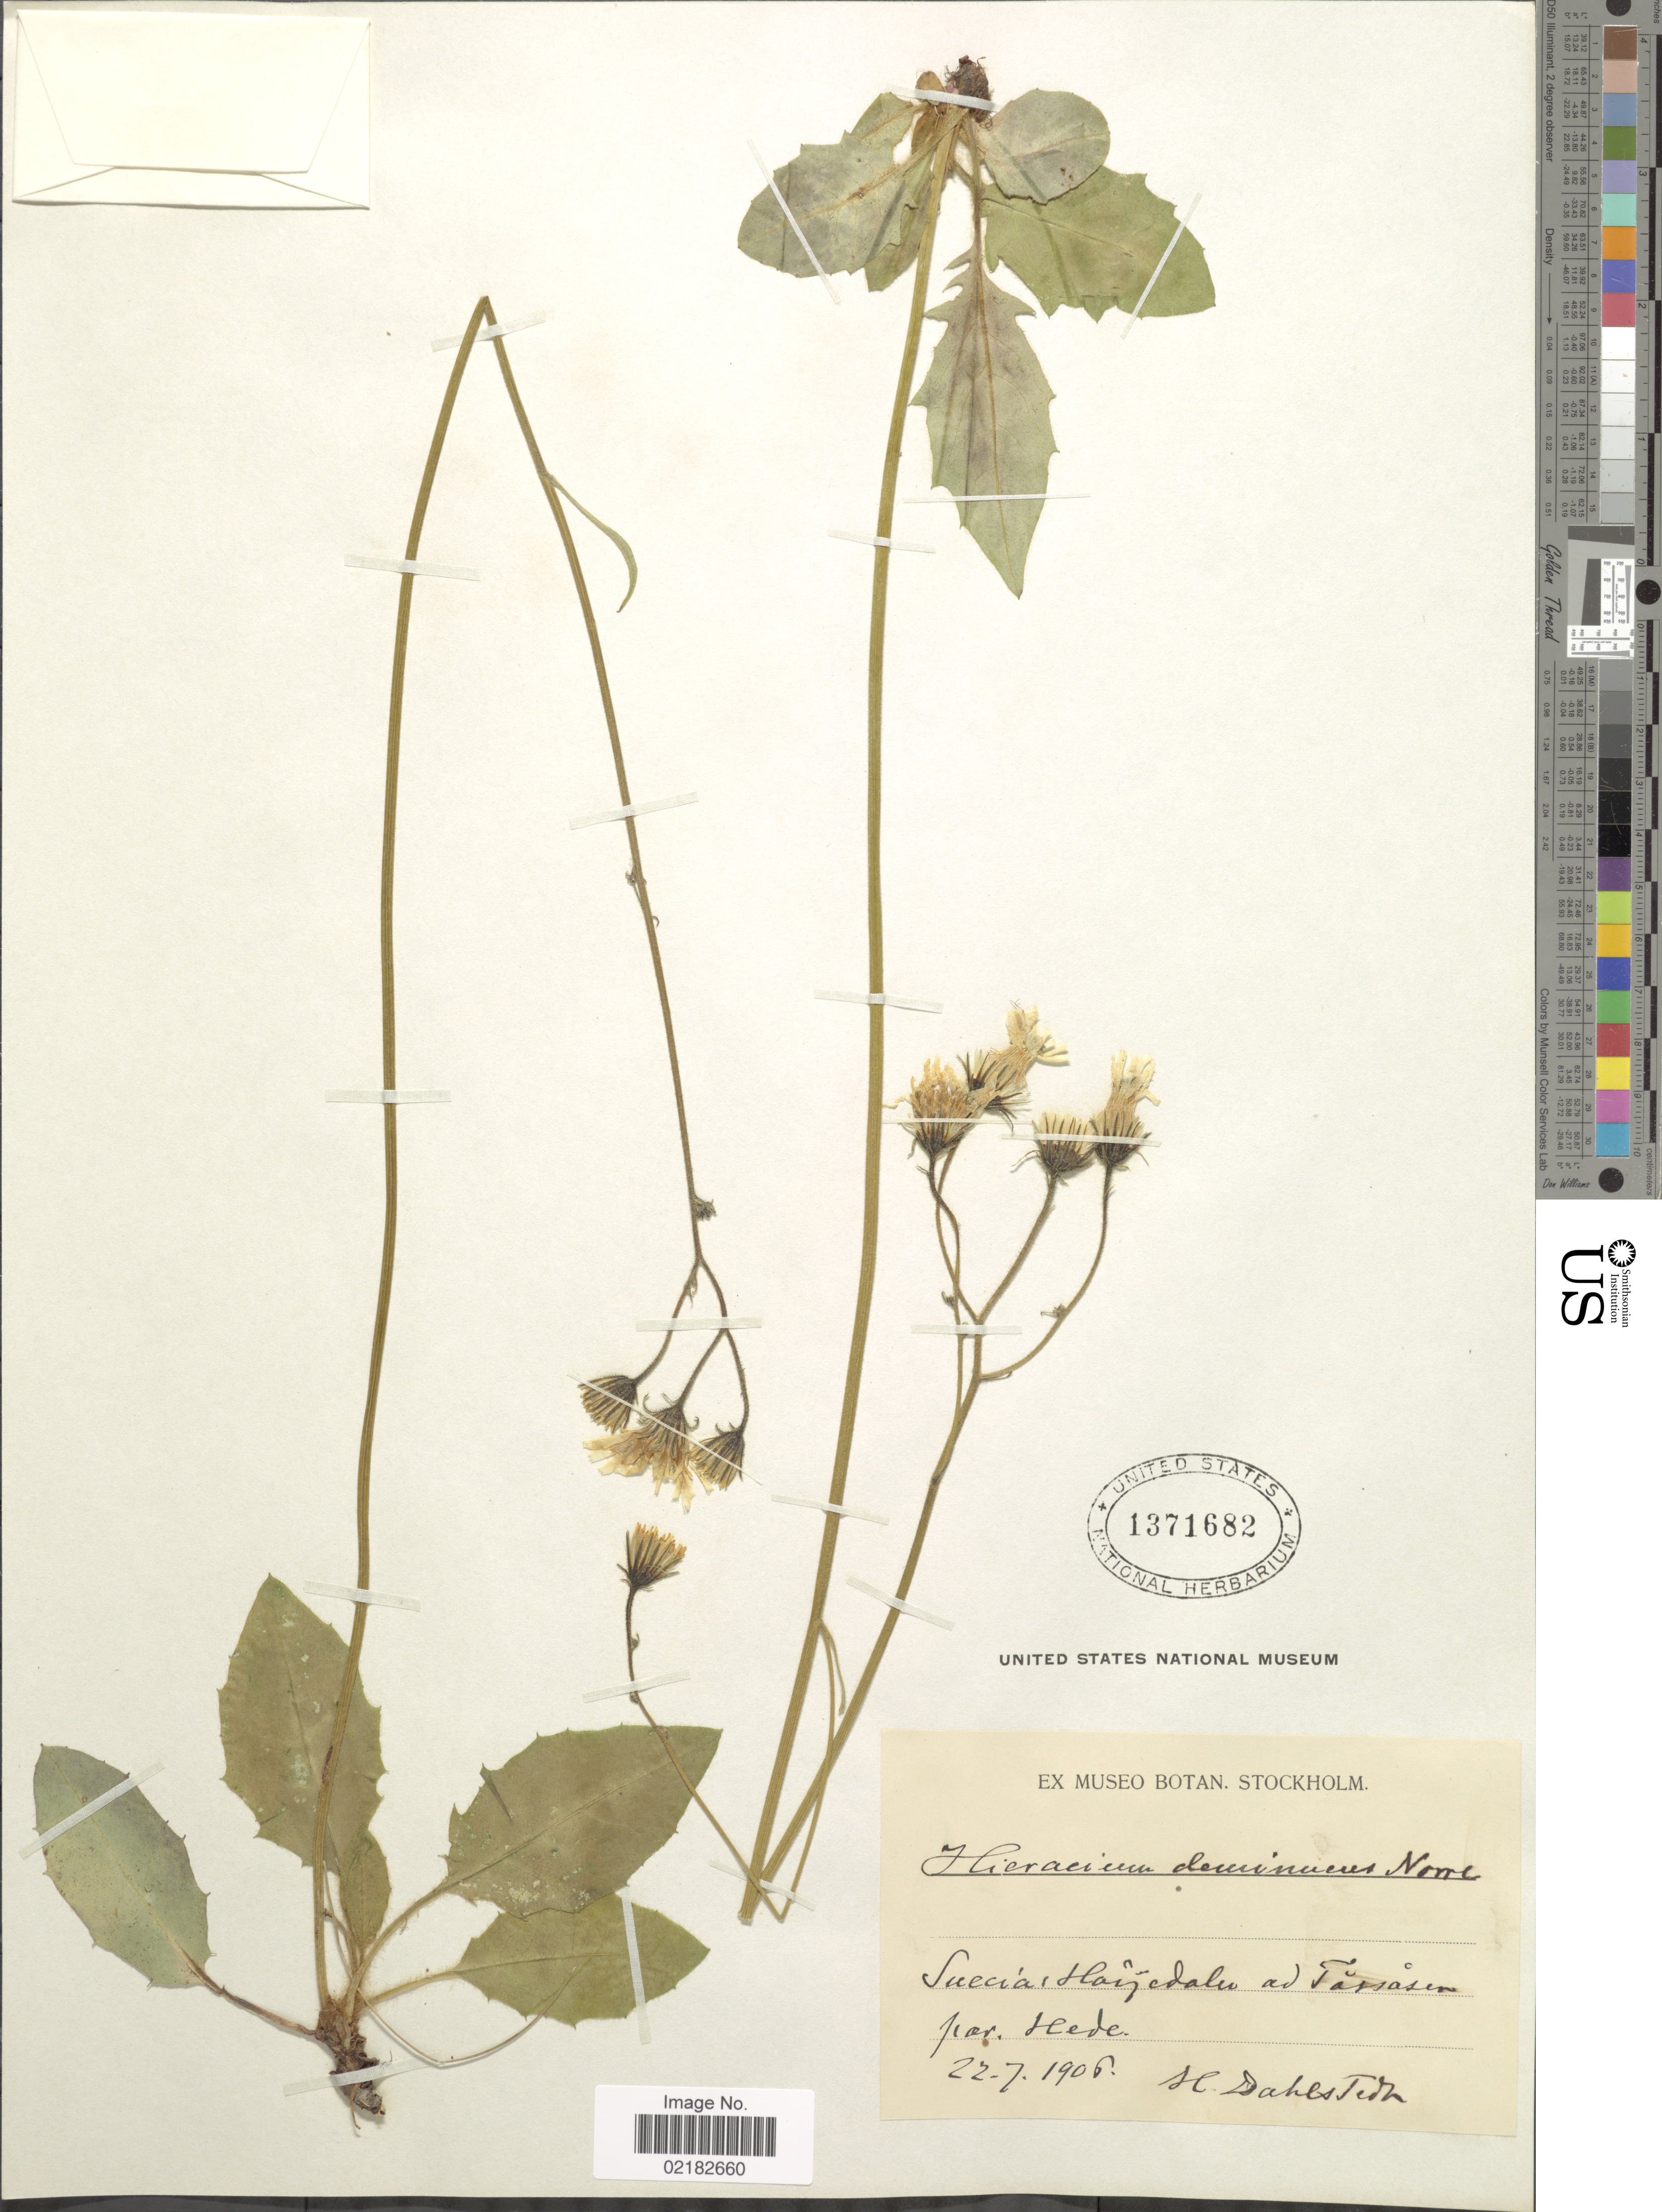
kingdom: Plantae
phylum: Tracheophyta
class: Magnoliopsida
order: Asterales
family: Asteraceae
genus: Hieracium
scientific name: Hieracium diminuens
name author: (Norrlin) Norrlin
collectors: H. G. Dahlstedt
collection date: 1906-07-11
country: Sweden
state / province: Jämtland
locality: Suecia: Herjedalen ad Tassasen, Jean Hede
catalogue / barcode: US 1371682